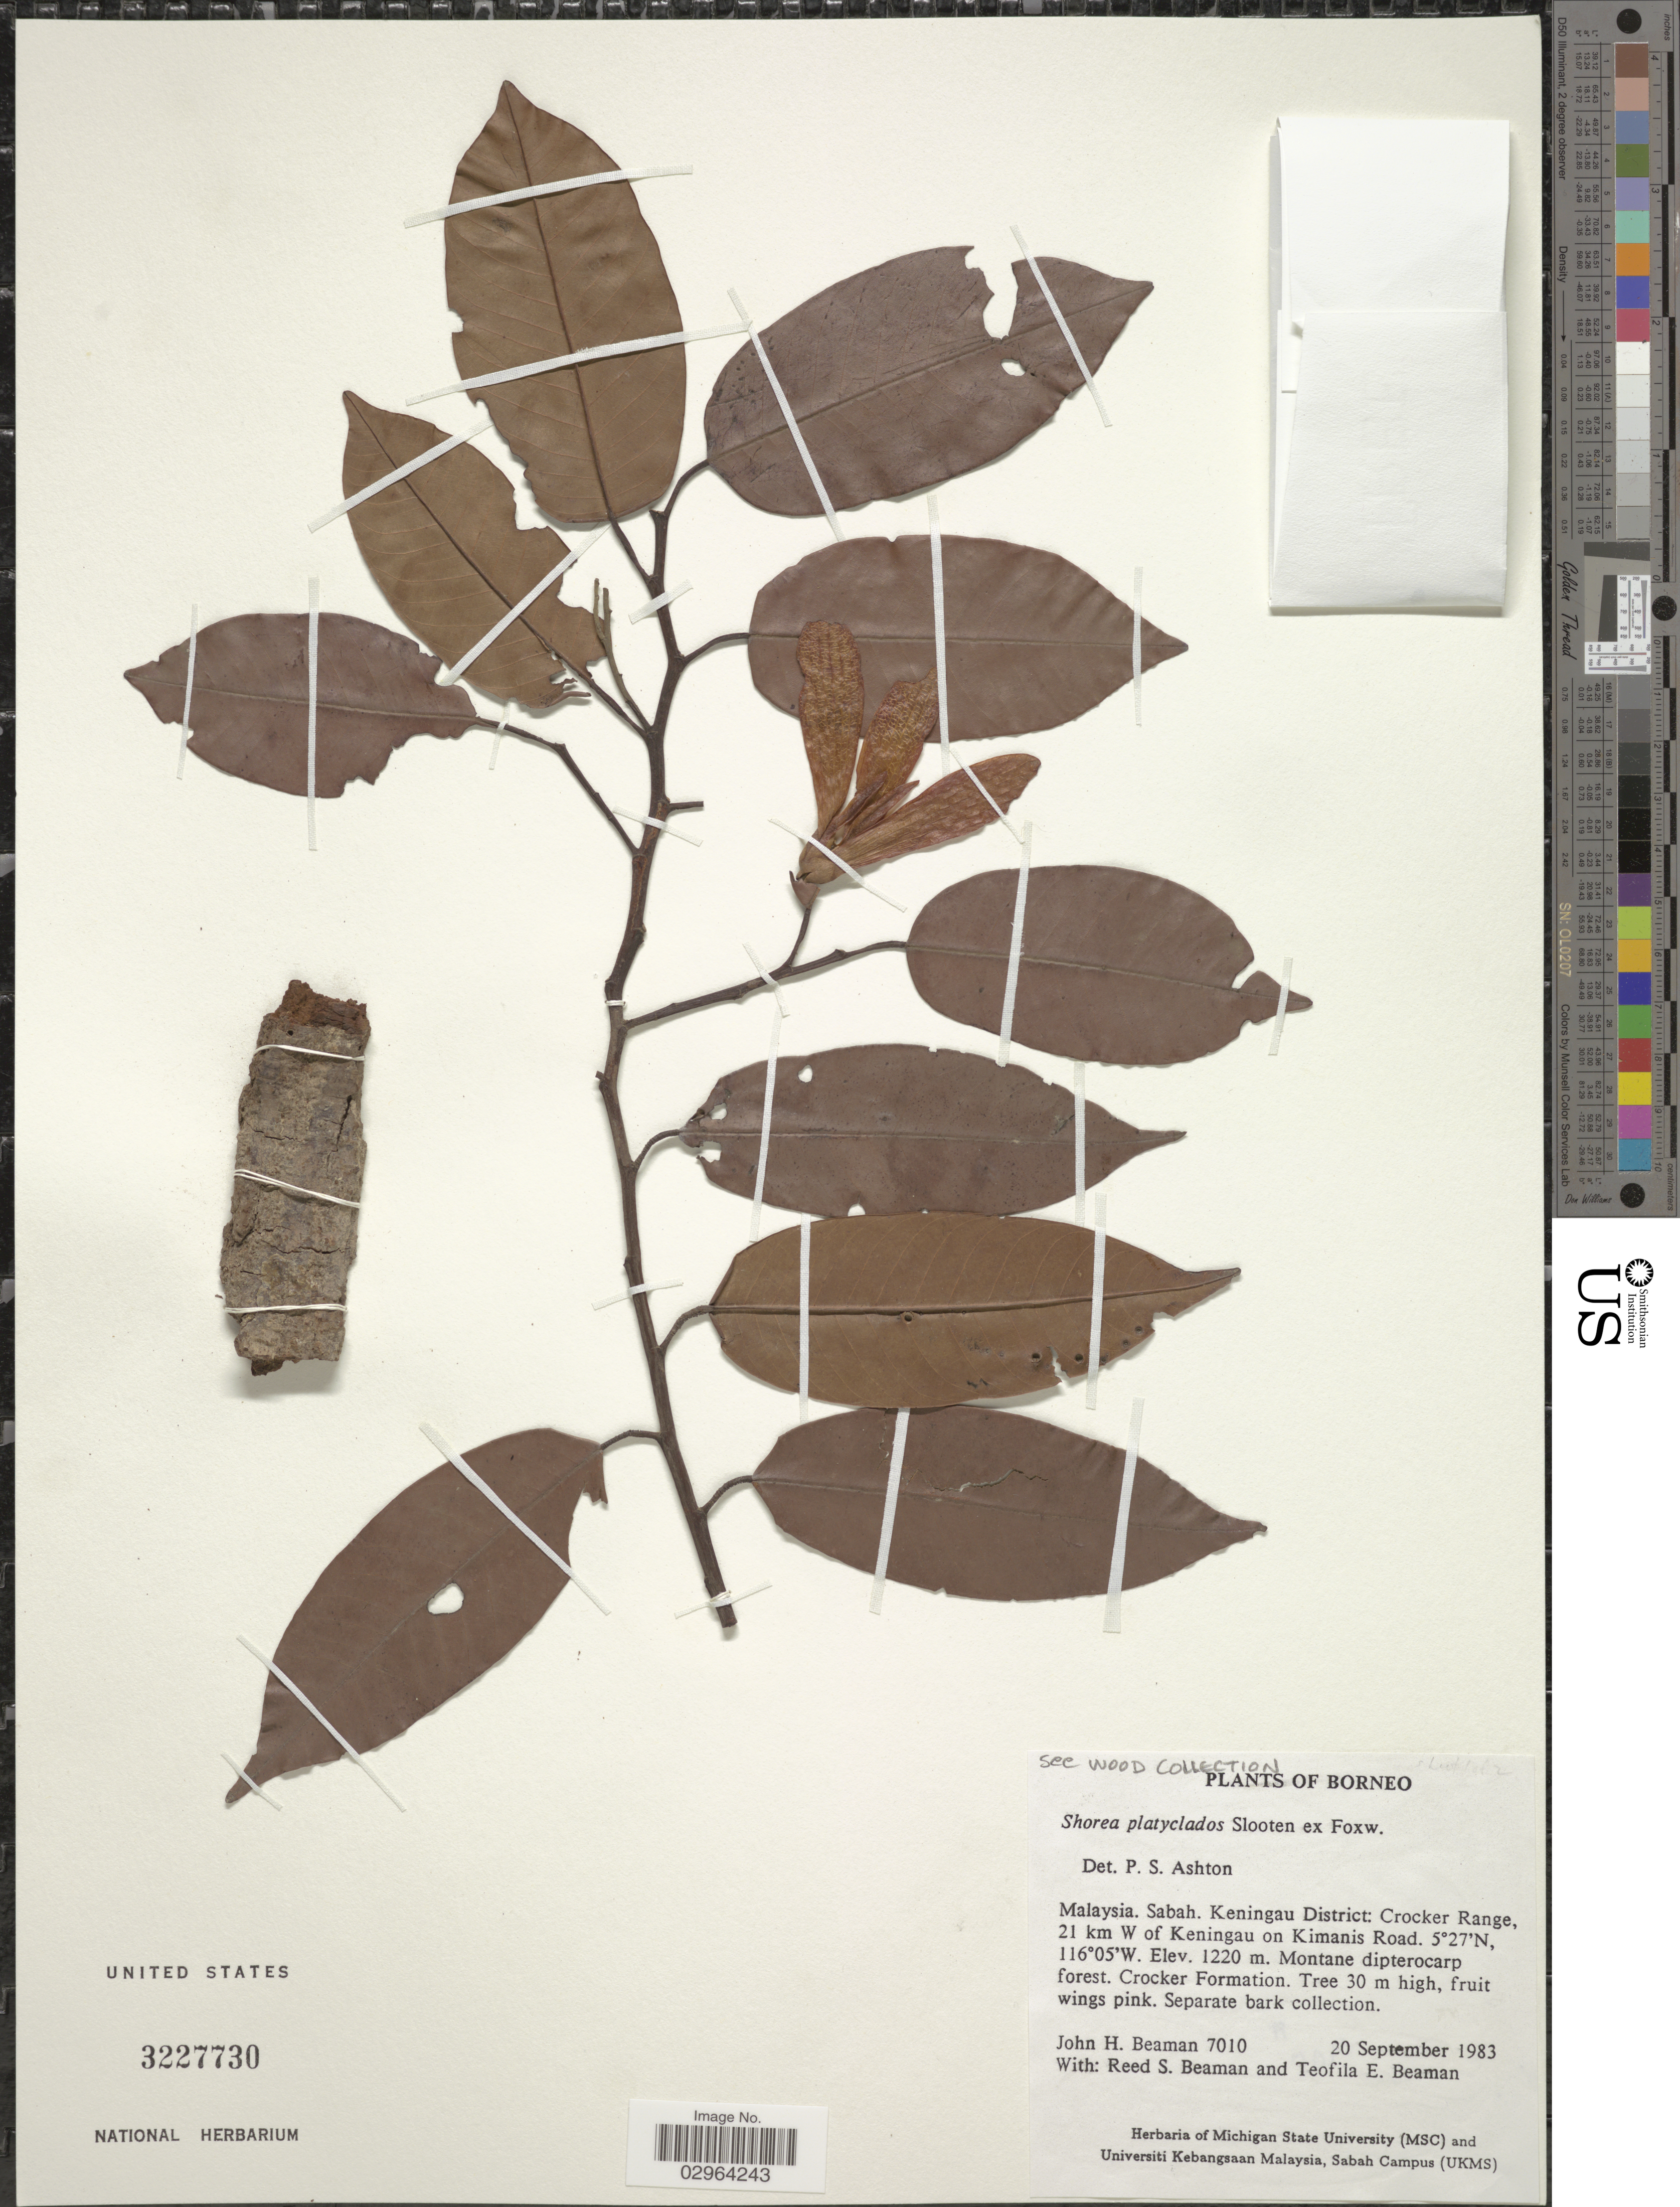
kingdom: Plantae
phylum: Tracheophyta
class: Magnoliopsida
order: Malvales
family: Dipterocarpaceae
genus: Rubroshorea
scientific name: Rubroshorea platyclados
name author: (Slooten ex Endert) P.S. Ashton & J. Heck.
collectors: J. H. Beaman, R. S. Beaman & T. E. Beaman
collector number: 7010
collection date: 1983-09-20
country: Malaysia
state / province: Sabah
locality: Keningau District: Crocker Range, 21 km W of Keningau on Kimanis Road. Borneo.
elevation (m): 1220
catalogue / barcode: US 3227730